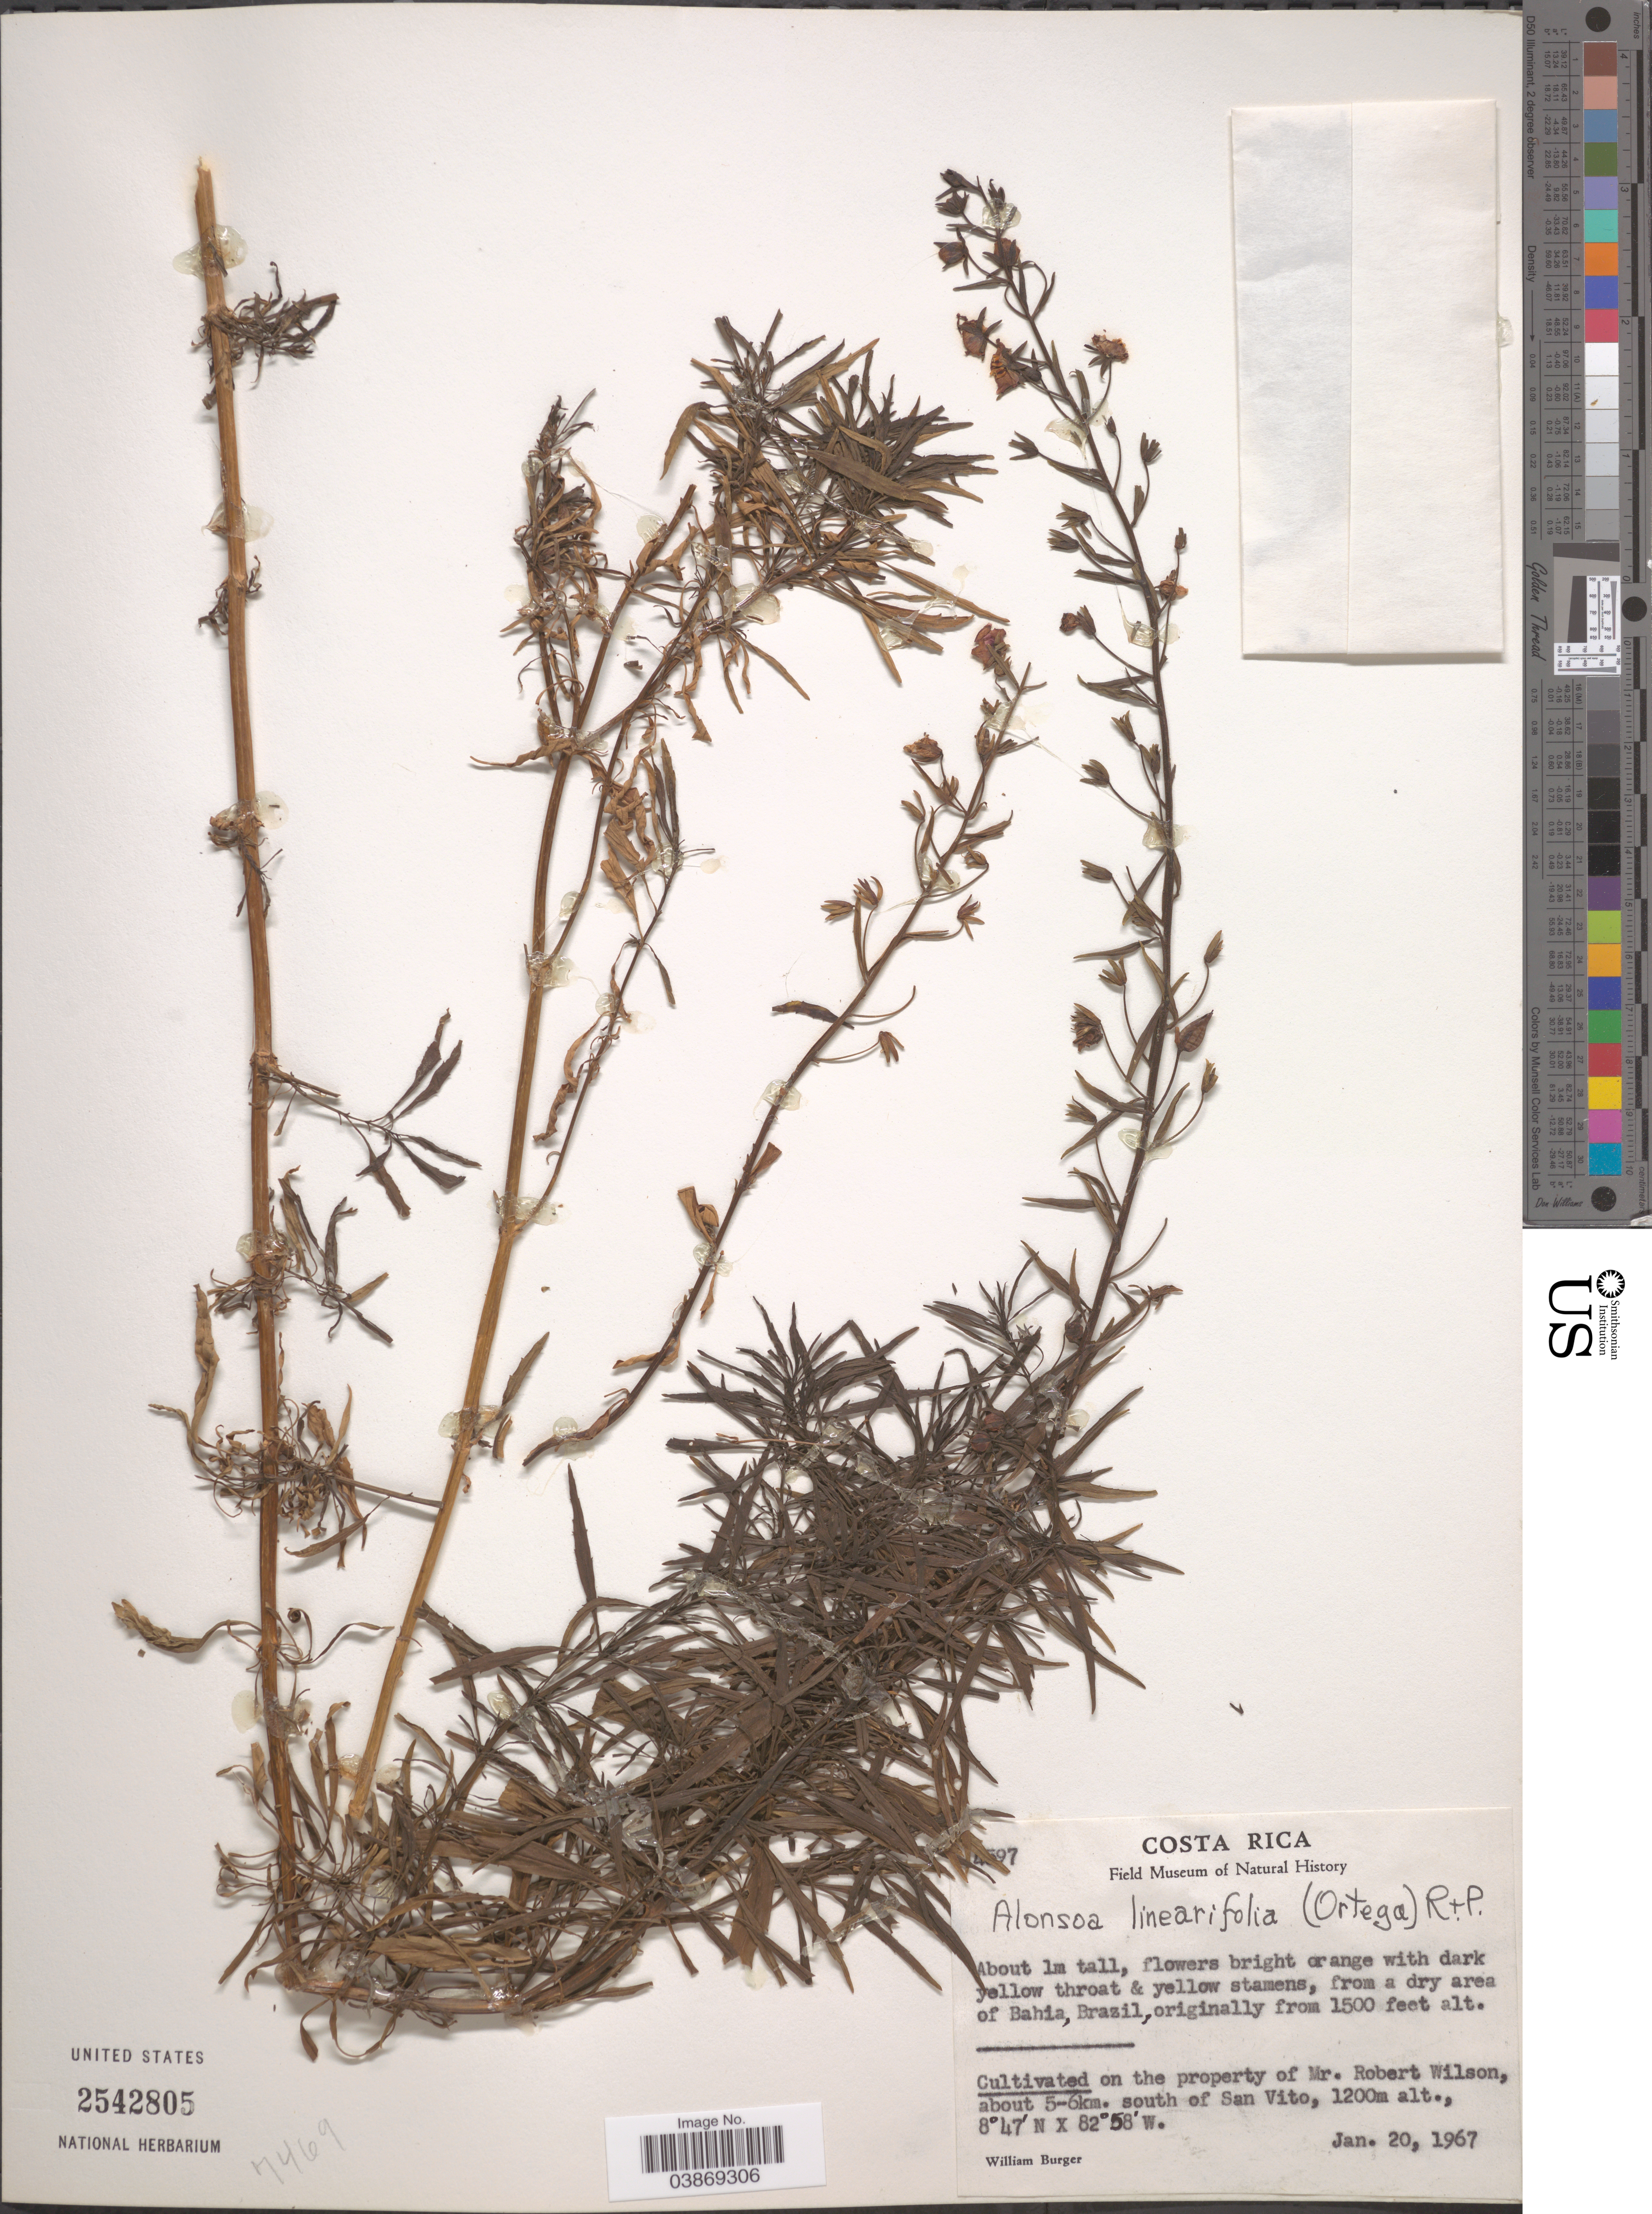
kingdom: Plantae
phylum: Tracheophyta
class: Magnoliopsida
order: Lamiales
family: Scrophulariaceae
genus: Alonsoa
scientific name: Alonsoa linearifolia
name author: Steud.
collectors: W. Burger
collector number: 4597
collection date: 1967-01-20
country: Costa Rica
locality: On the property of Mr. Robert Wilson, about 5-6km. south of San Vito.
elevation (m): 1200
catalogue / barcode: US 2542805